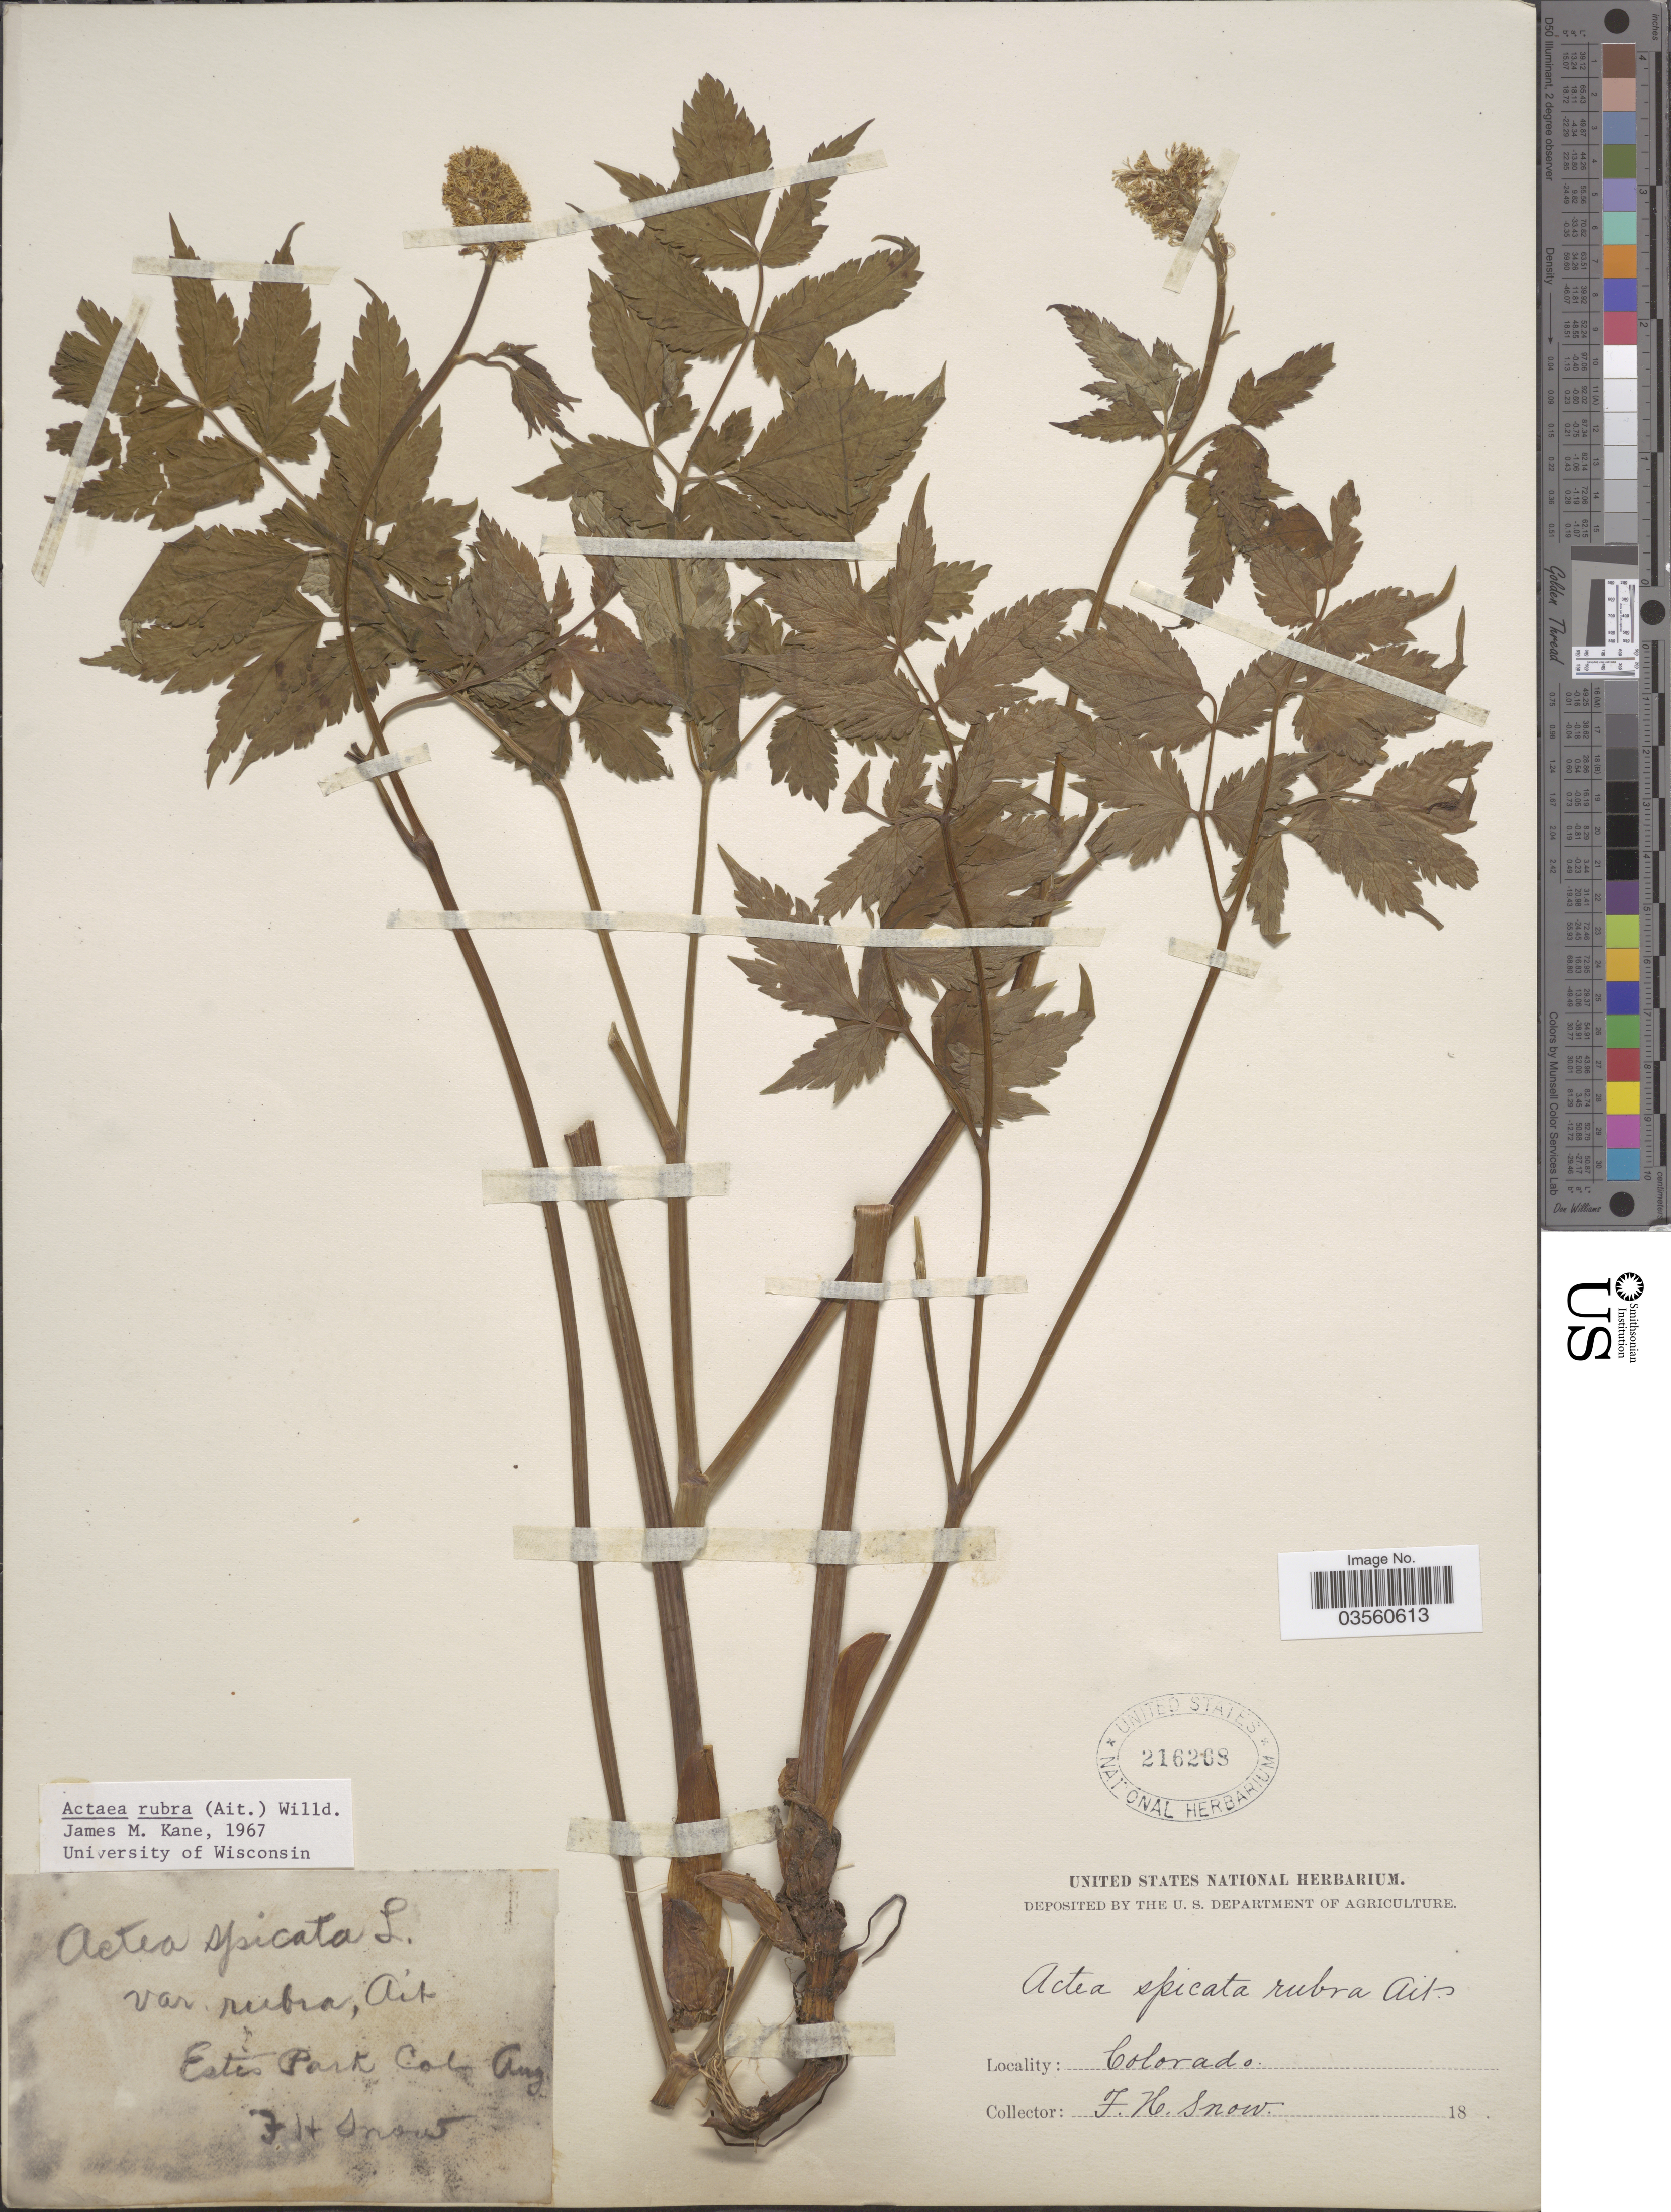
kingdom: Plantae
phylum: Tracheophyta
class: Magnoliopsida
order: Ranunculales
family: Ranunculaceae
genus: Actaea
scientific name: Actaea rubra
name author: (Aiton) Willd.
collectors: F. H. Snow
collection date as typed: Aug. 18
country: United States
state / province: Colorado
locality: Estes Park.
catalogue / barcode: US 216268